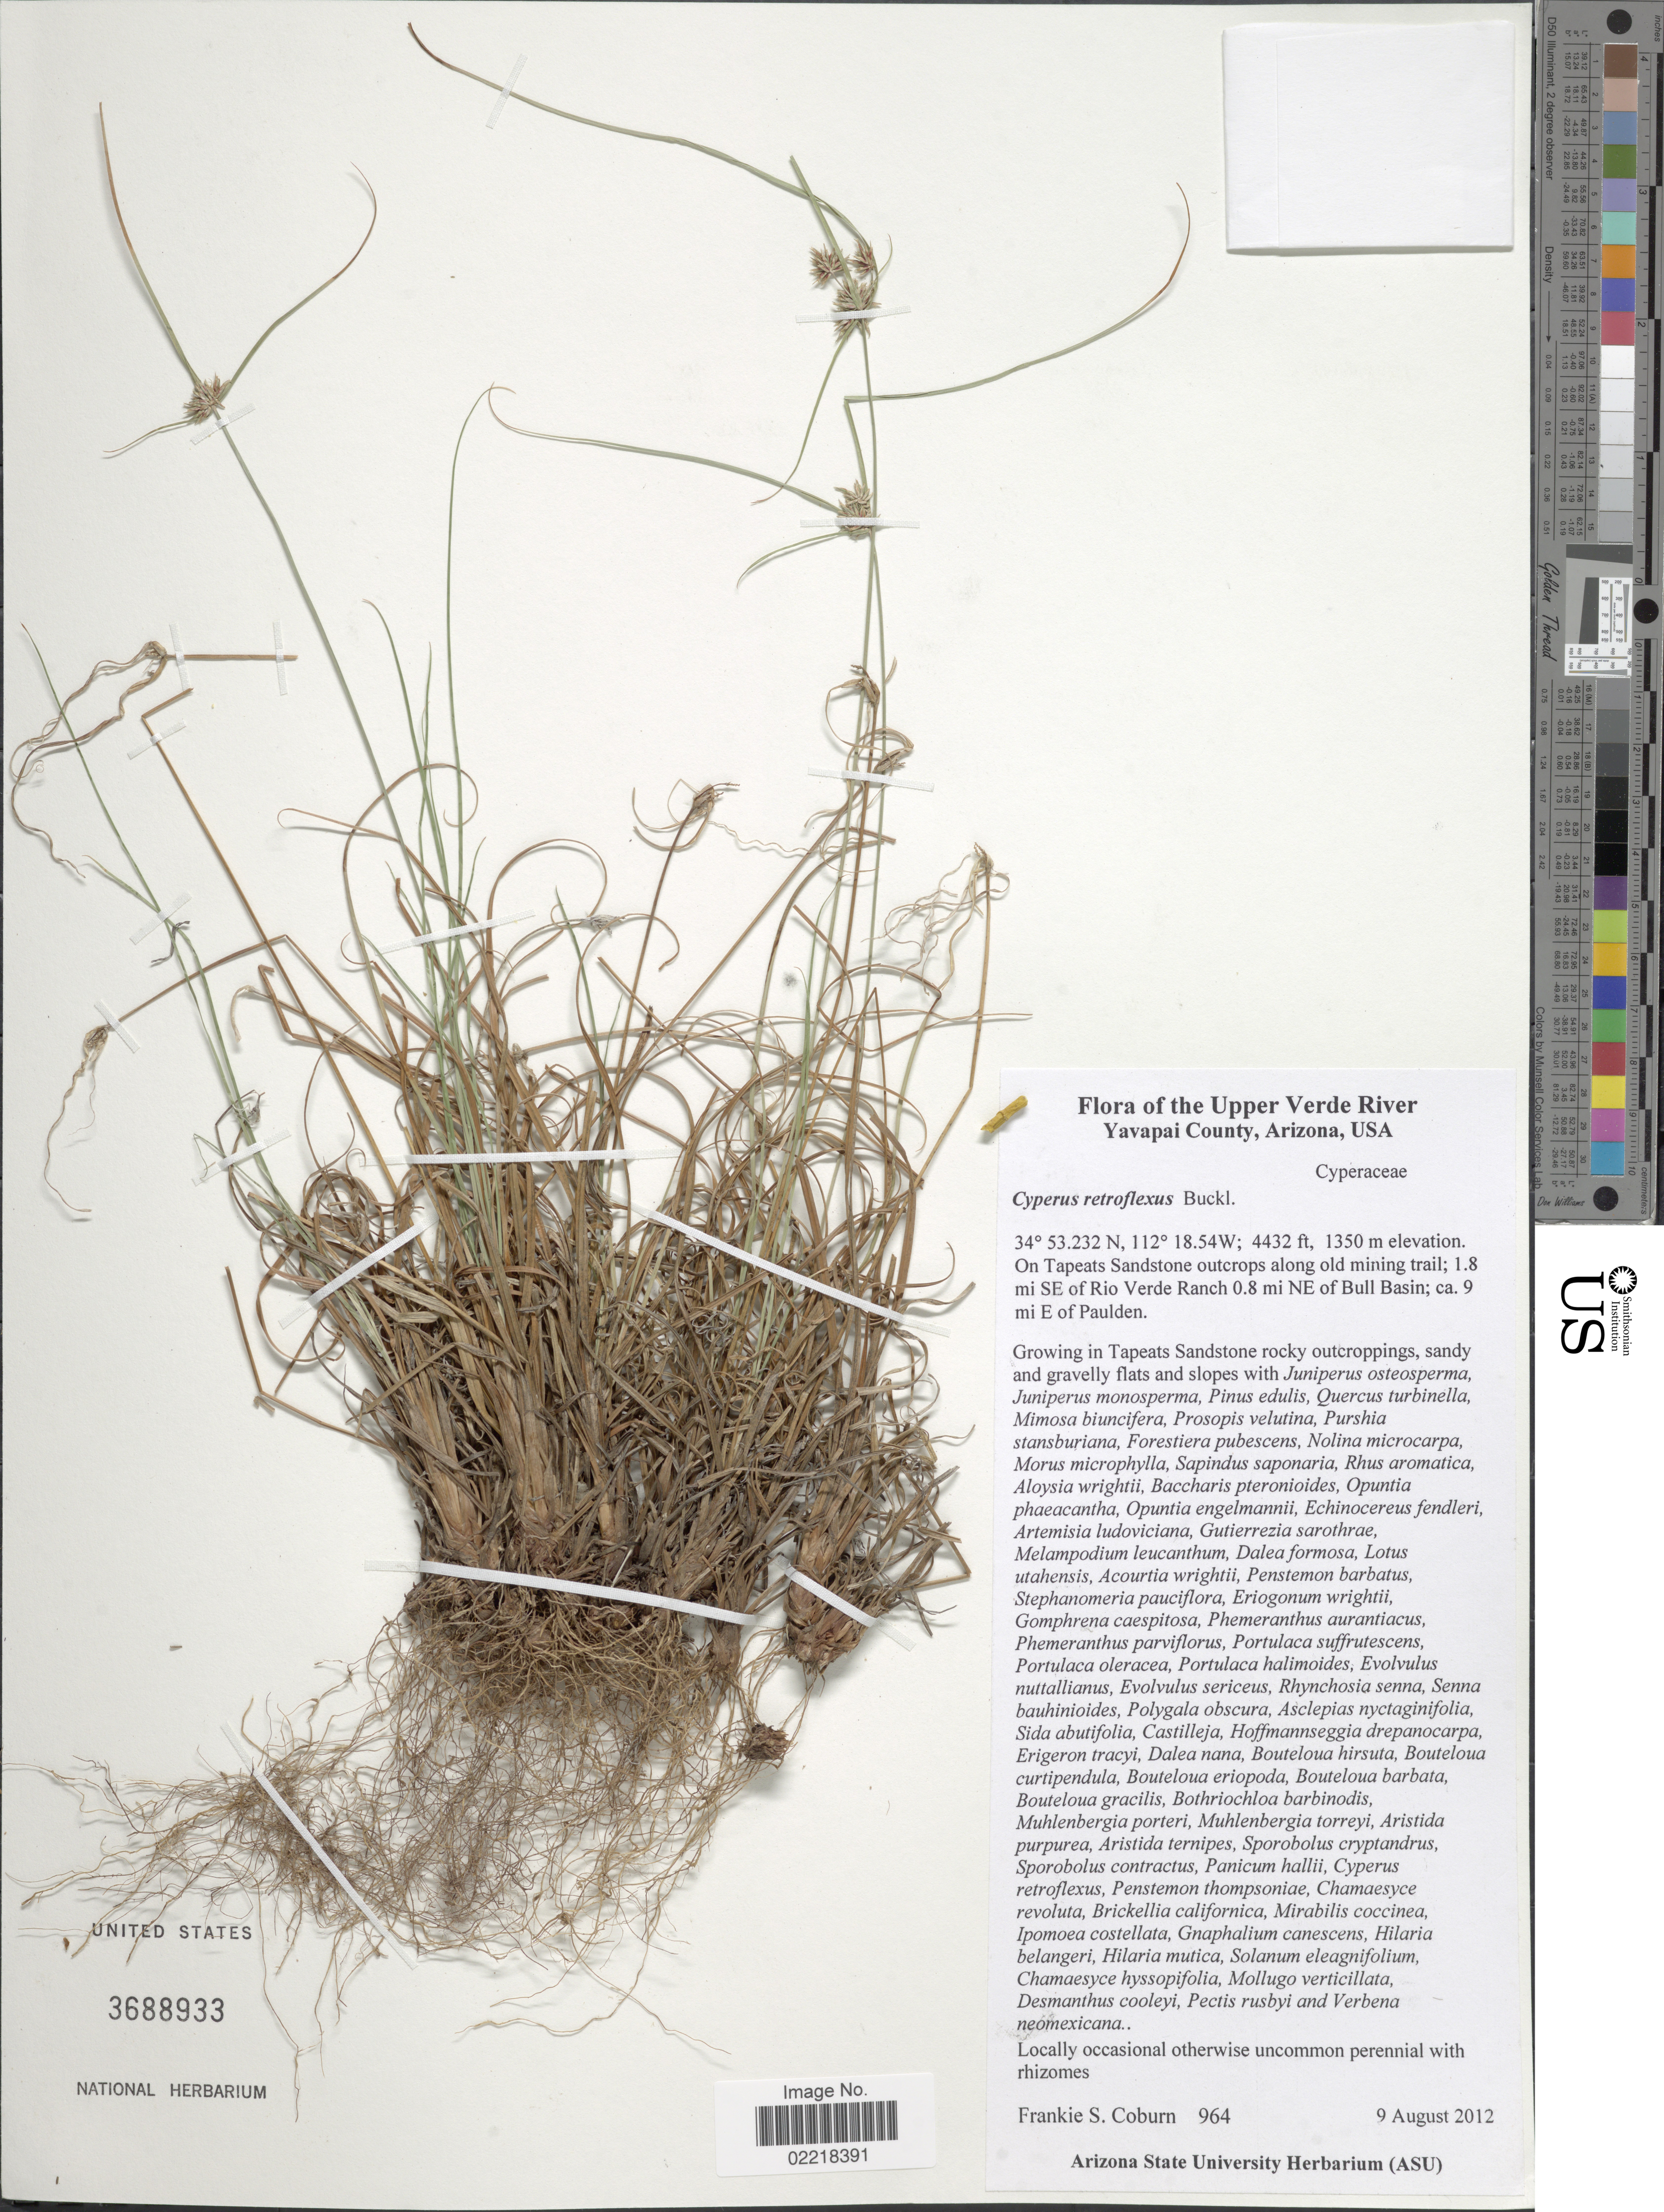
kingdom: Plantae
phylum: Tracheophyta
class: Liliopsida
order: Poales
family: Cyperaceae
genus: Cyperus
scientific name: Cyperus retroflexus var. retroflexus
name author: Buckley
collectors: F. Coburn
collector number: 964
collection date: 2012-08-09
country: United States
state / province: Arizona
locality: Upper Verde River, Yavapai County, USA, on Tapeats Sandstone outcrops along old mining trail, 1.8 mi SE of Rio Verde Ranch 0.8 mi NE of Bull Basin, ca 9 mi E of Paulden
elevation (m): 1351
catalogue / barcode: US 3688933